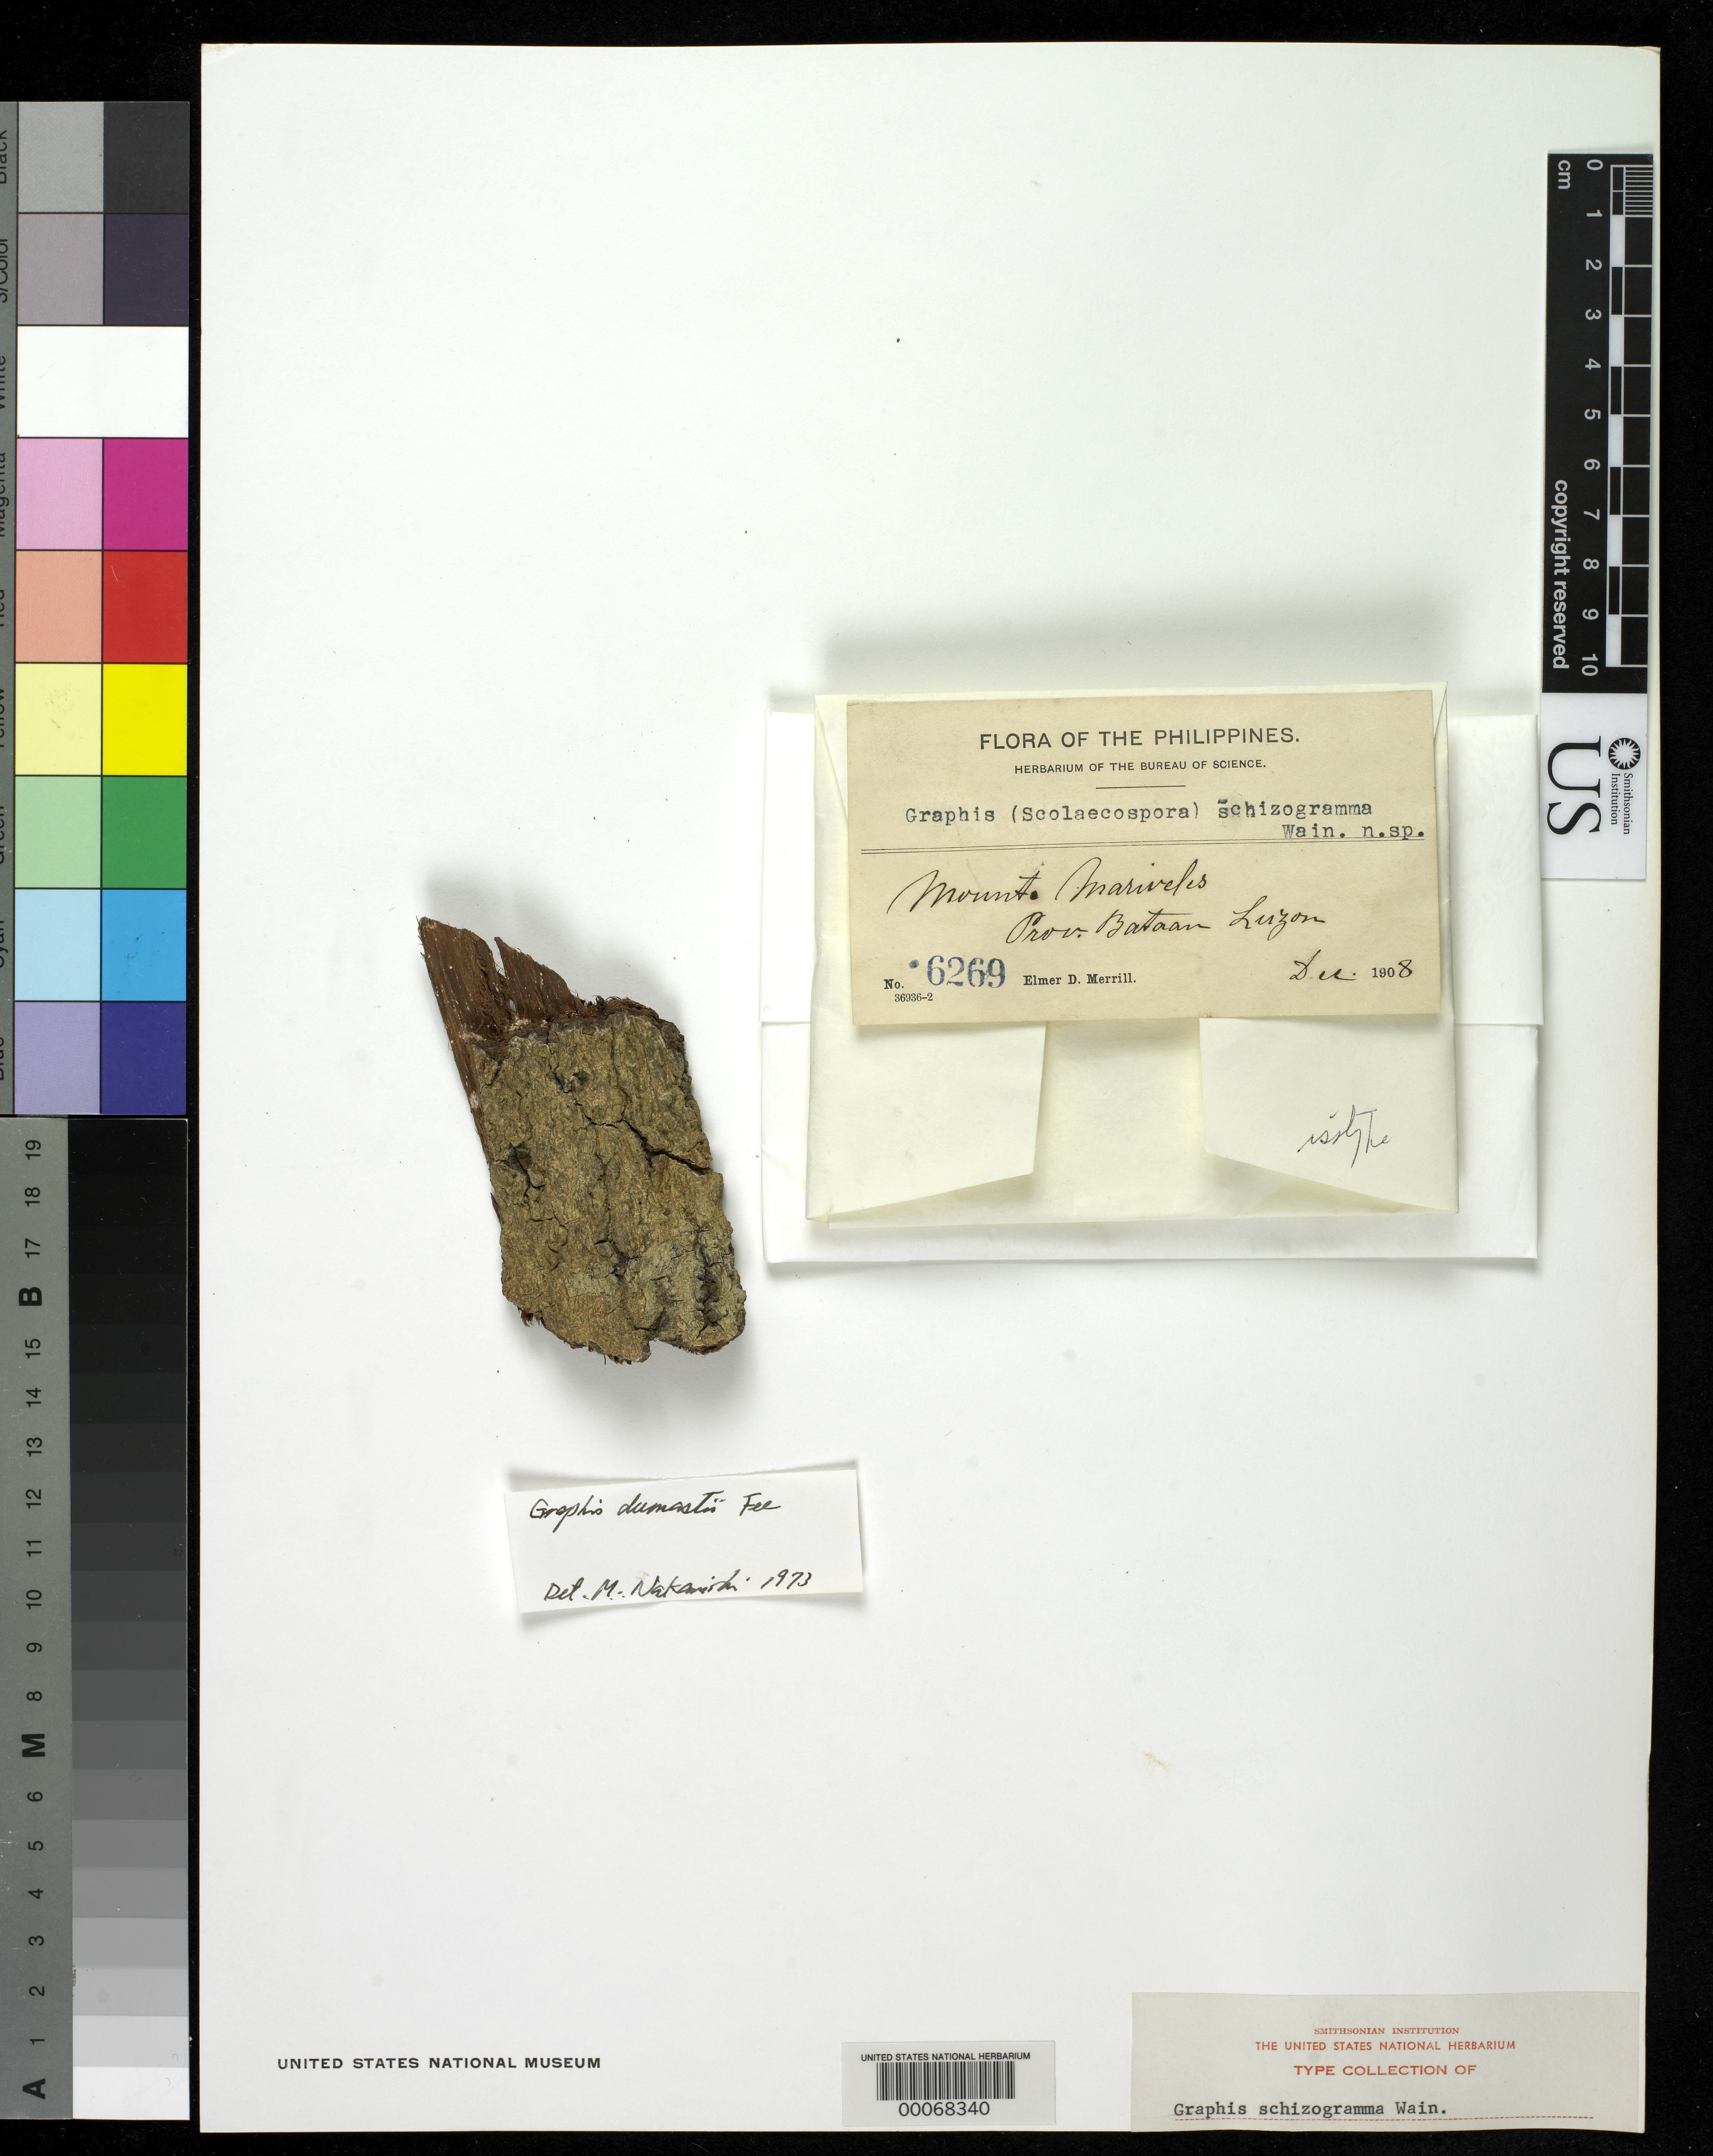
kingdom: Fungi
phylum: Ascomycota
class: Lecanoromycetes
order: Ostropales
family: Graphidaceae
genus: Graphis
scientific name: Graphis schizogramma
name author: Vain.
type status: Isotype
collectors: E. D. Merrill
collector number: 6269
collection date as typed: Dec 1908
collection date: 1908-12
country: Philippines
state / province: Central Luzon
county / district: Bataan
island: Luzon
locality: Mt. Mariveles.